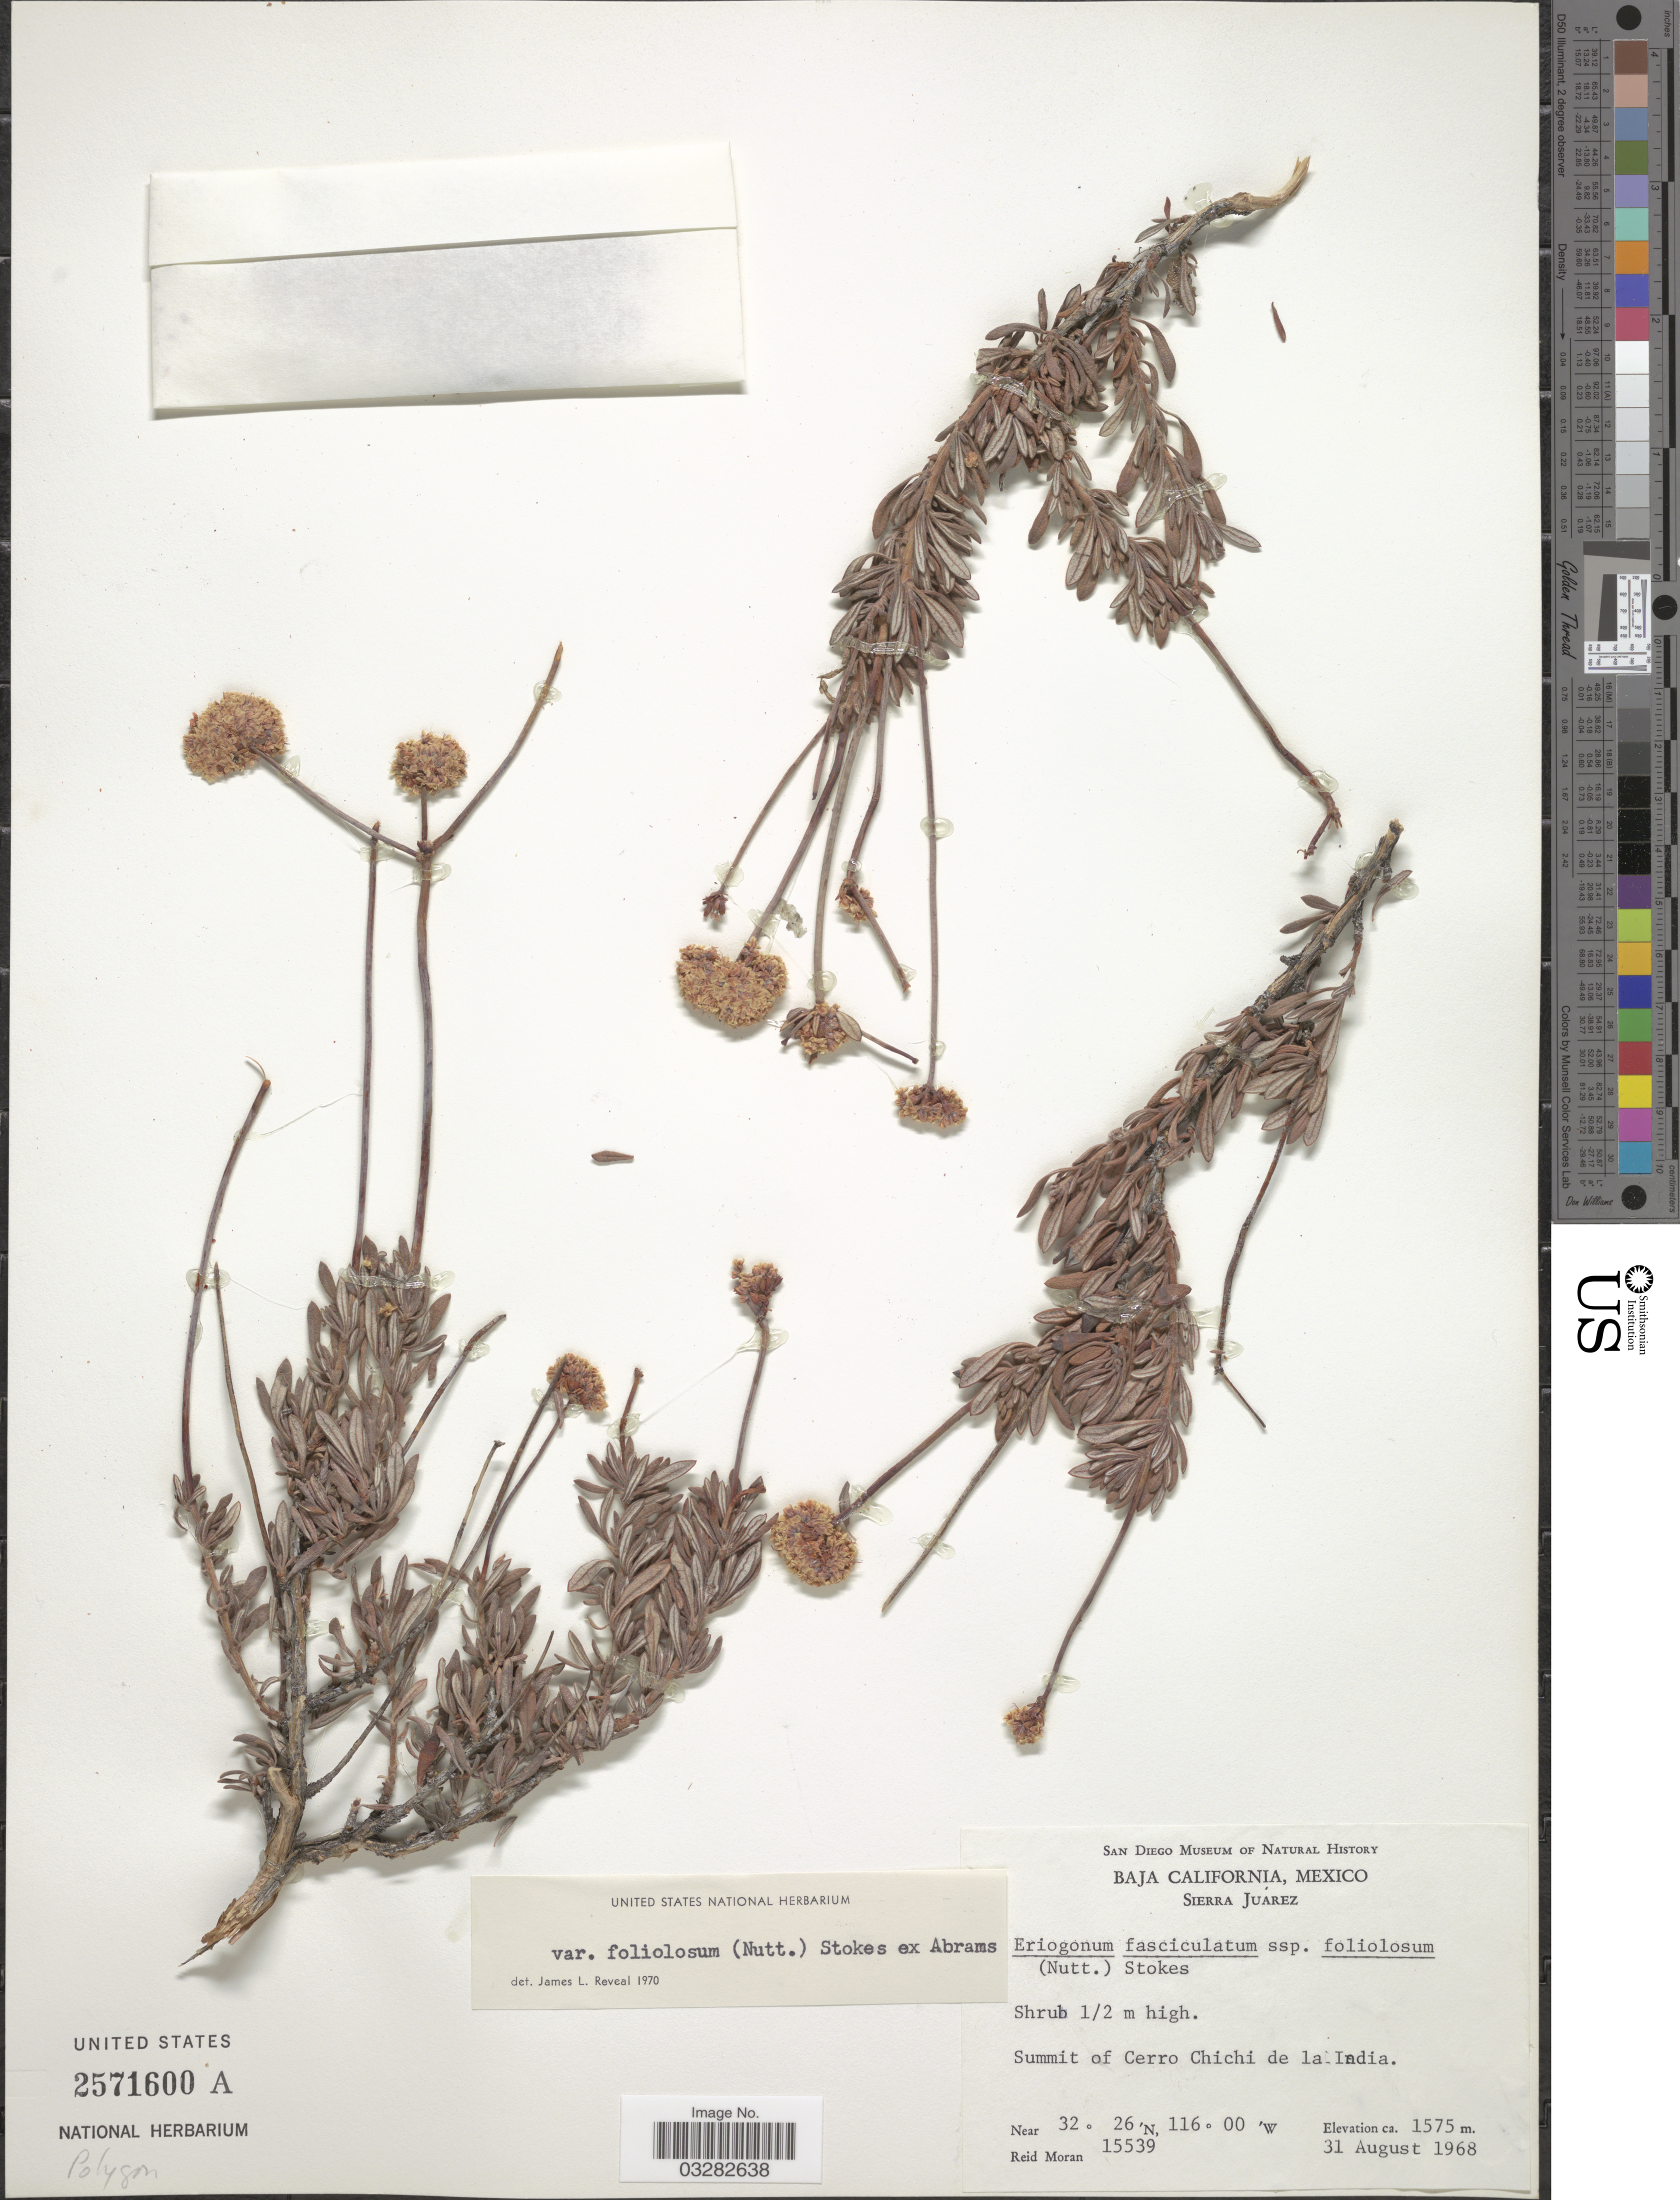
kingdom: Plantae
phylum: Tracheophyta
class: Magnoliopsida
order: Caryophyllales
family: Polygonaceae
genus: Eriogonum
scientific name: Eriogonum fasciculatum var. foliolosum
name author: (Nutt.) S. Stokes ex Abrams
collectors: R. Moran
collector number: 15539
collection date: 1968-08-31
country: Mexico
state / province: Baja California Norte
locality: Sierra Juárez. Summit of Cerro Chichi de la India.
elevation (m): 1575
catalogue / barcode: US 2571600A